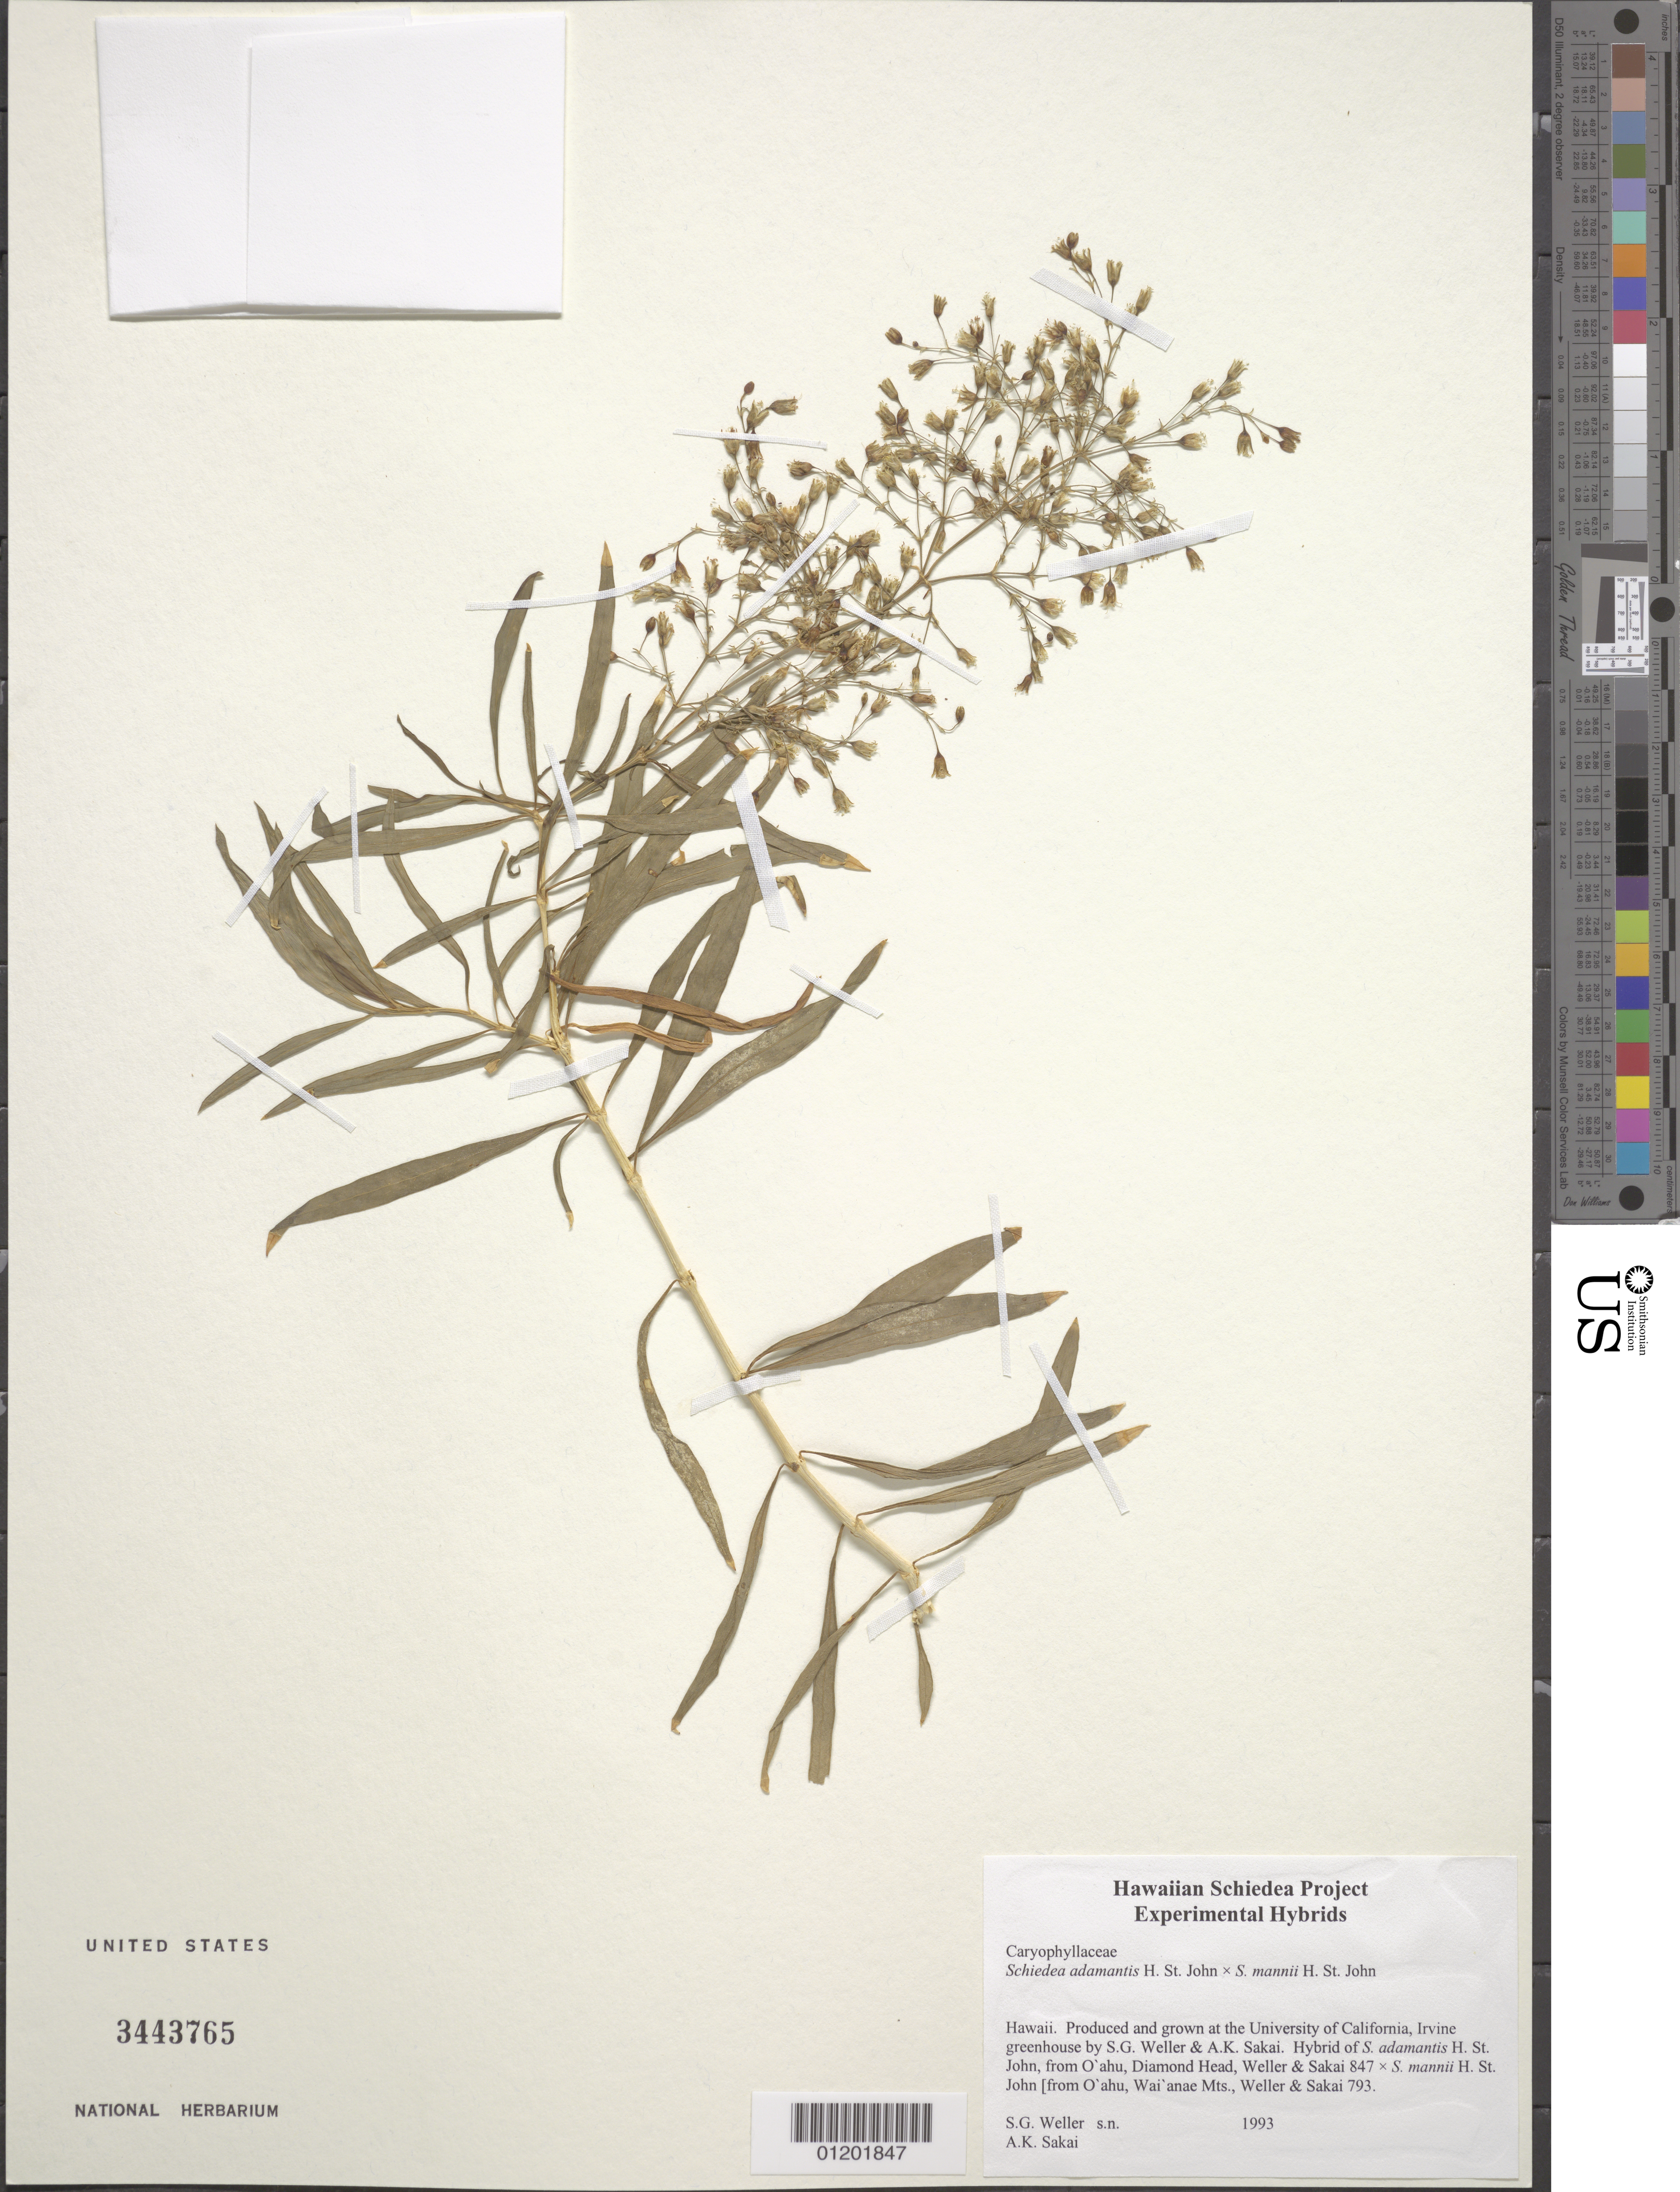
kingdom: Plantae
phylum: Tracheophyta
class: Magnoliopsida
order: Caryophyllales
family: Caryophyllaceae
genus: Schiedea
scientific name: Schiedea adamantis x S. mannii H. St. John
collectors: S. G. Weller & A. Sakai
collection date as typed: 1993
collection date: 1993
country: United States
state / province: Hawaii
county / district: Maui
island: Maui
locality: Produced and grown at the University of California, Irvine greenhouse by S.G. Weller & A.K. Sakai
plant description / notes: Hybrid of S. adamantis H. St. John [from O'ahu, Diamond Head, Weller & Sakai 847] × S. mannii H. St. John [from O'ahu, Wai'anae Mts., Weller & Sakai 793].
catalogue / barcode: US 3443765